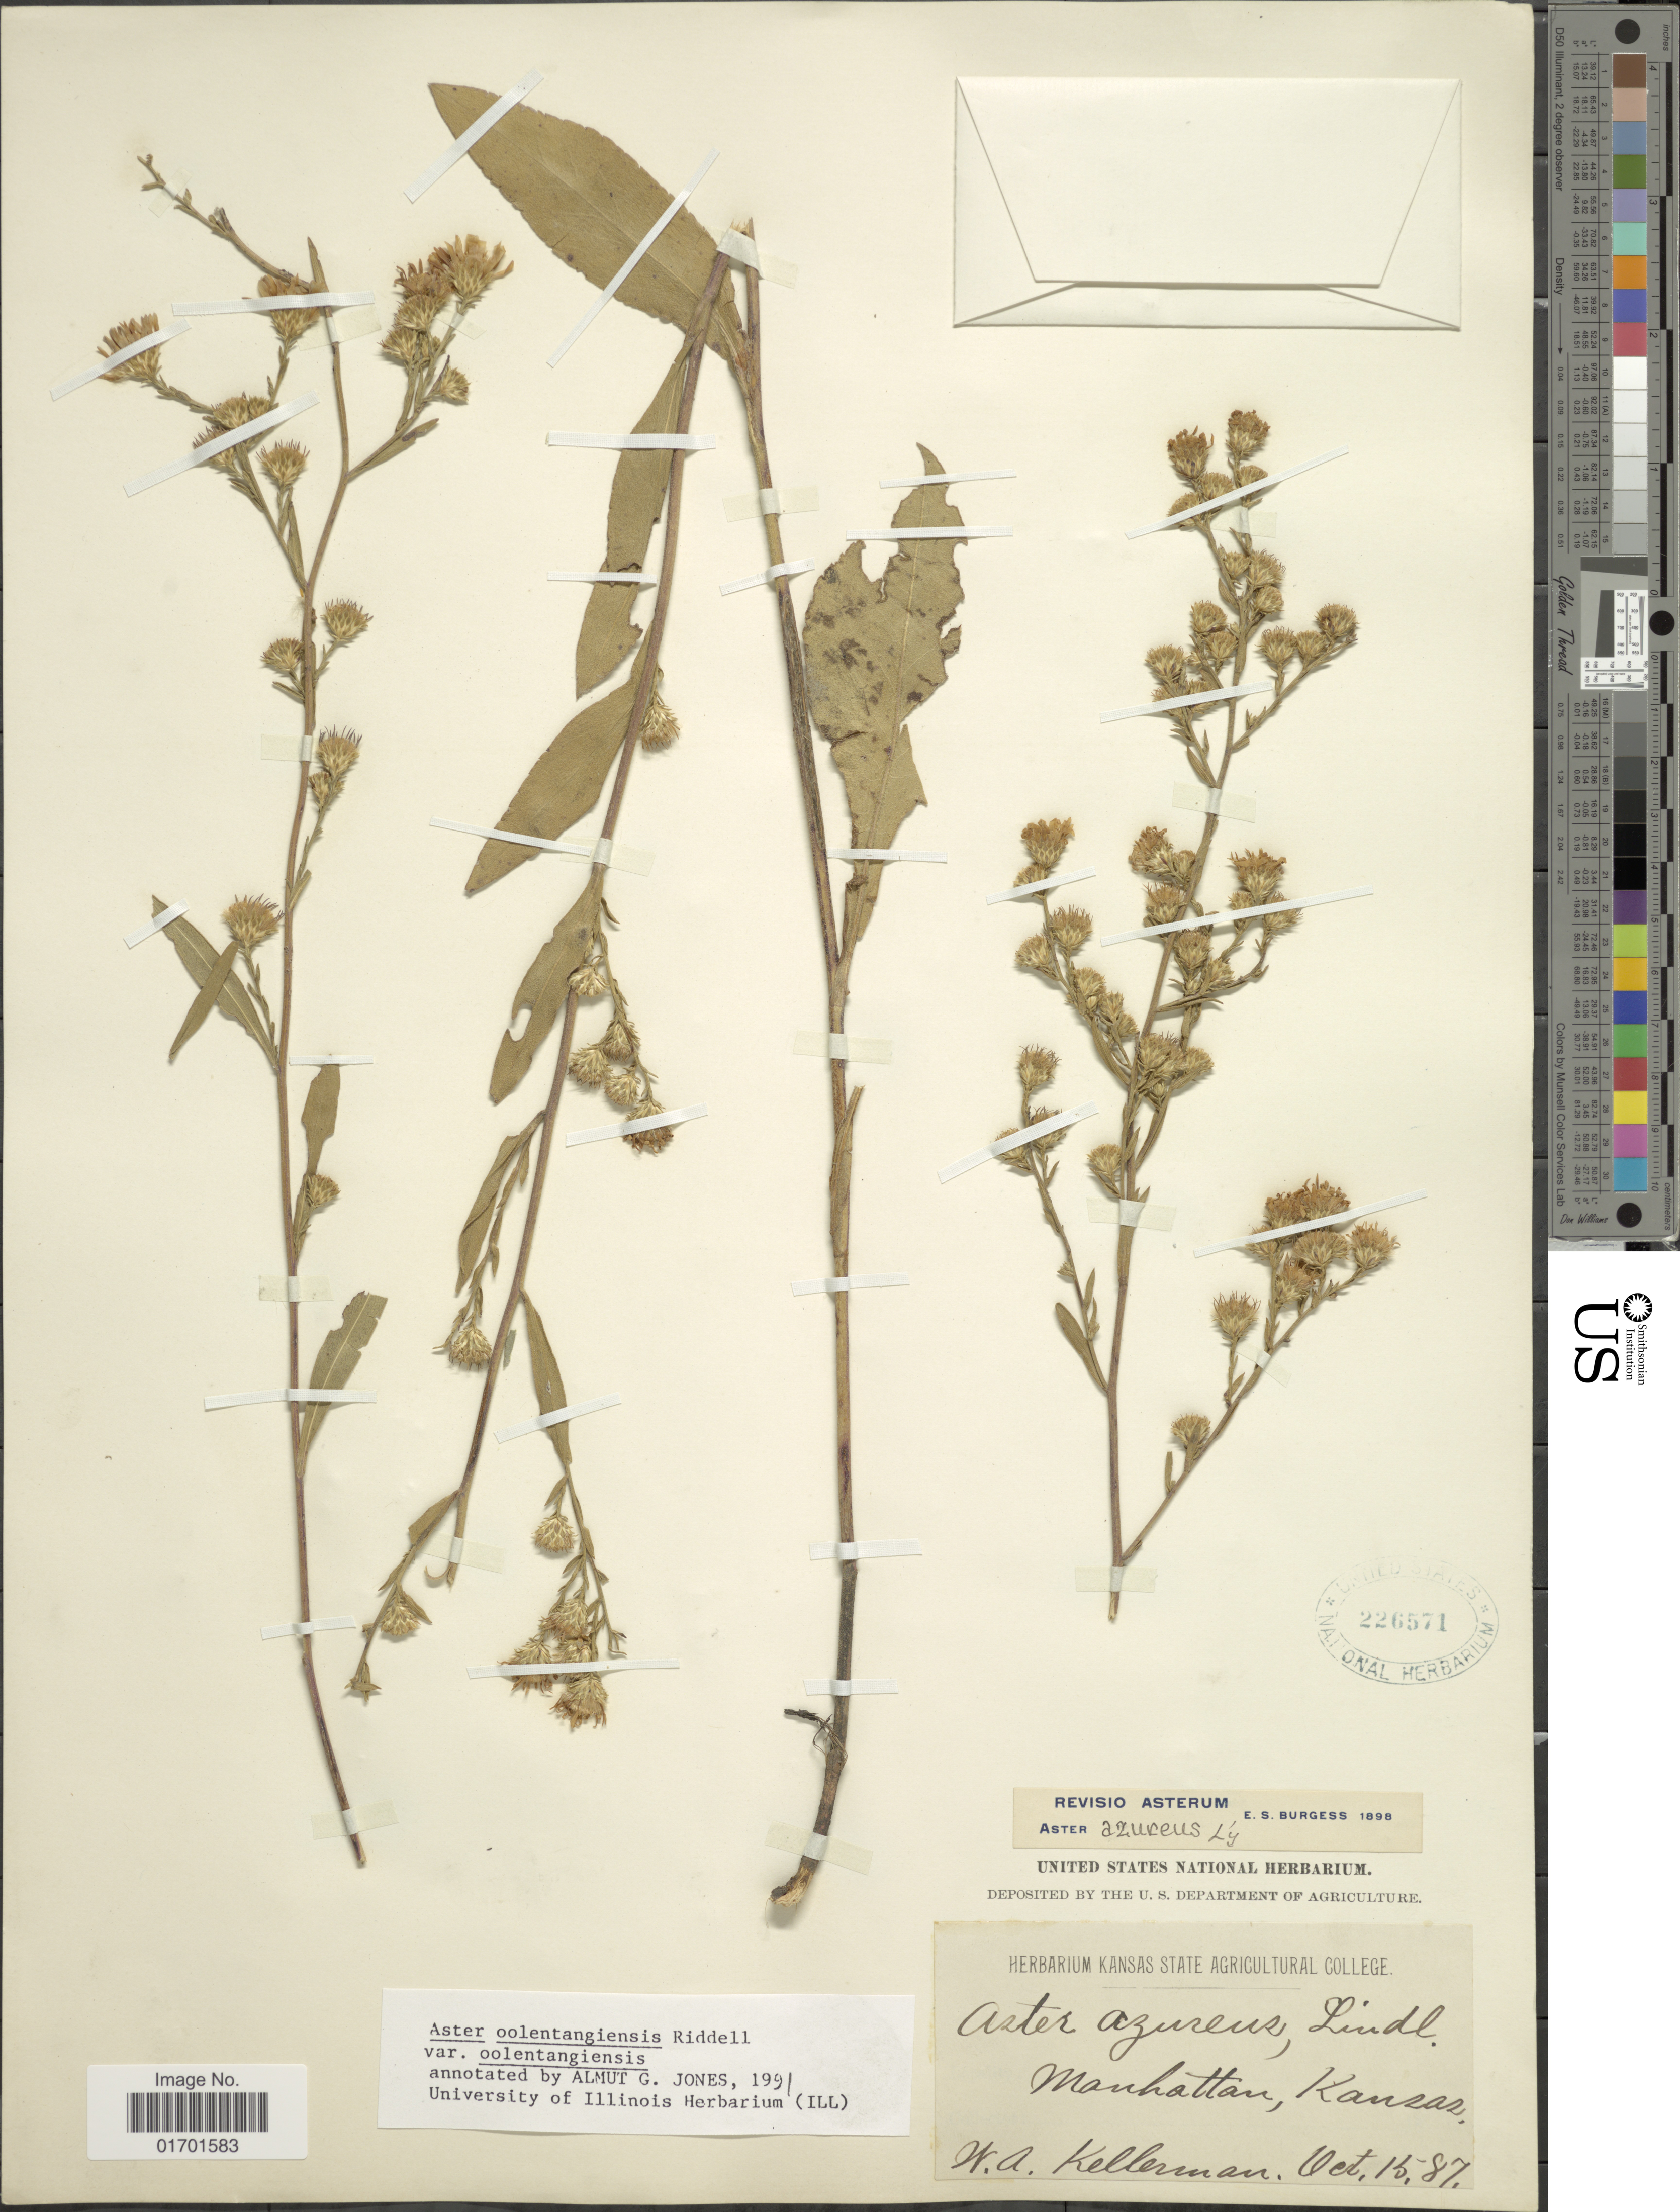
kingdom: Plantae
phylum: Tracheophyta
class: Magnoliopsida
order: Asterales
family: Asteraceae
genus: Symphyotrichum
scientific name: Symphyotrichum oolentangiense var. oolentangiense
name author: G.L. Nesom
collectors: W. Kellerman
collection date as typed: Transcribed d/m/y: 15/10/87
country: United States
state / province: Kansas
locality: Manhattan.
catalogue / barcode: US 226571